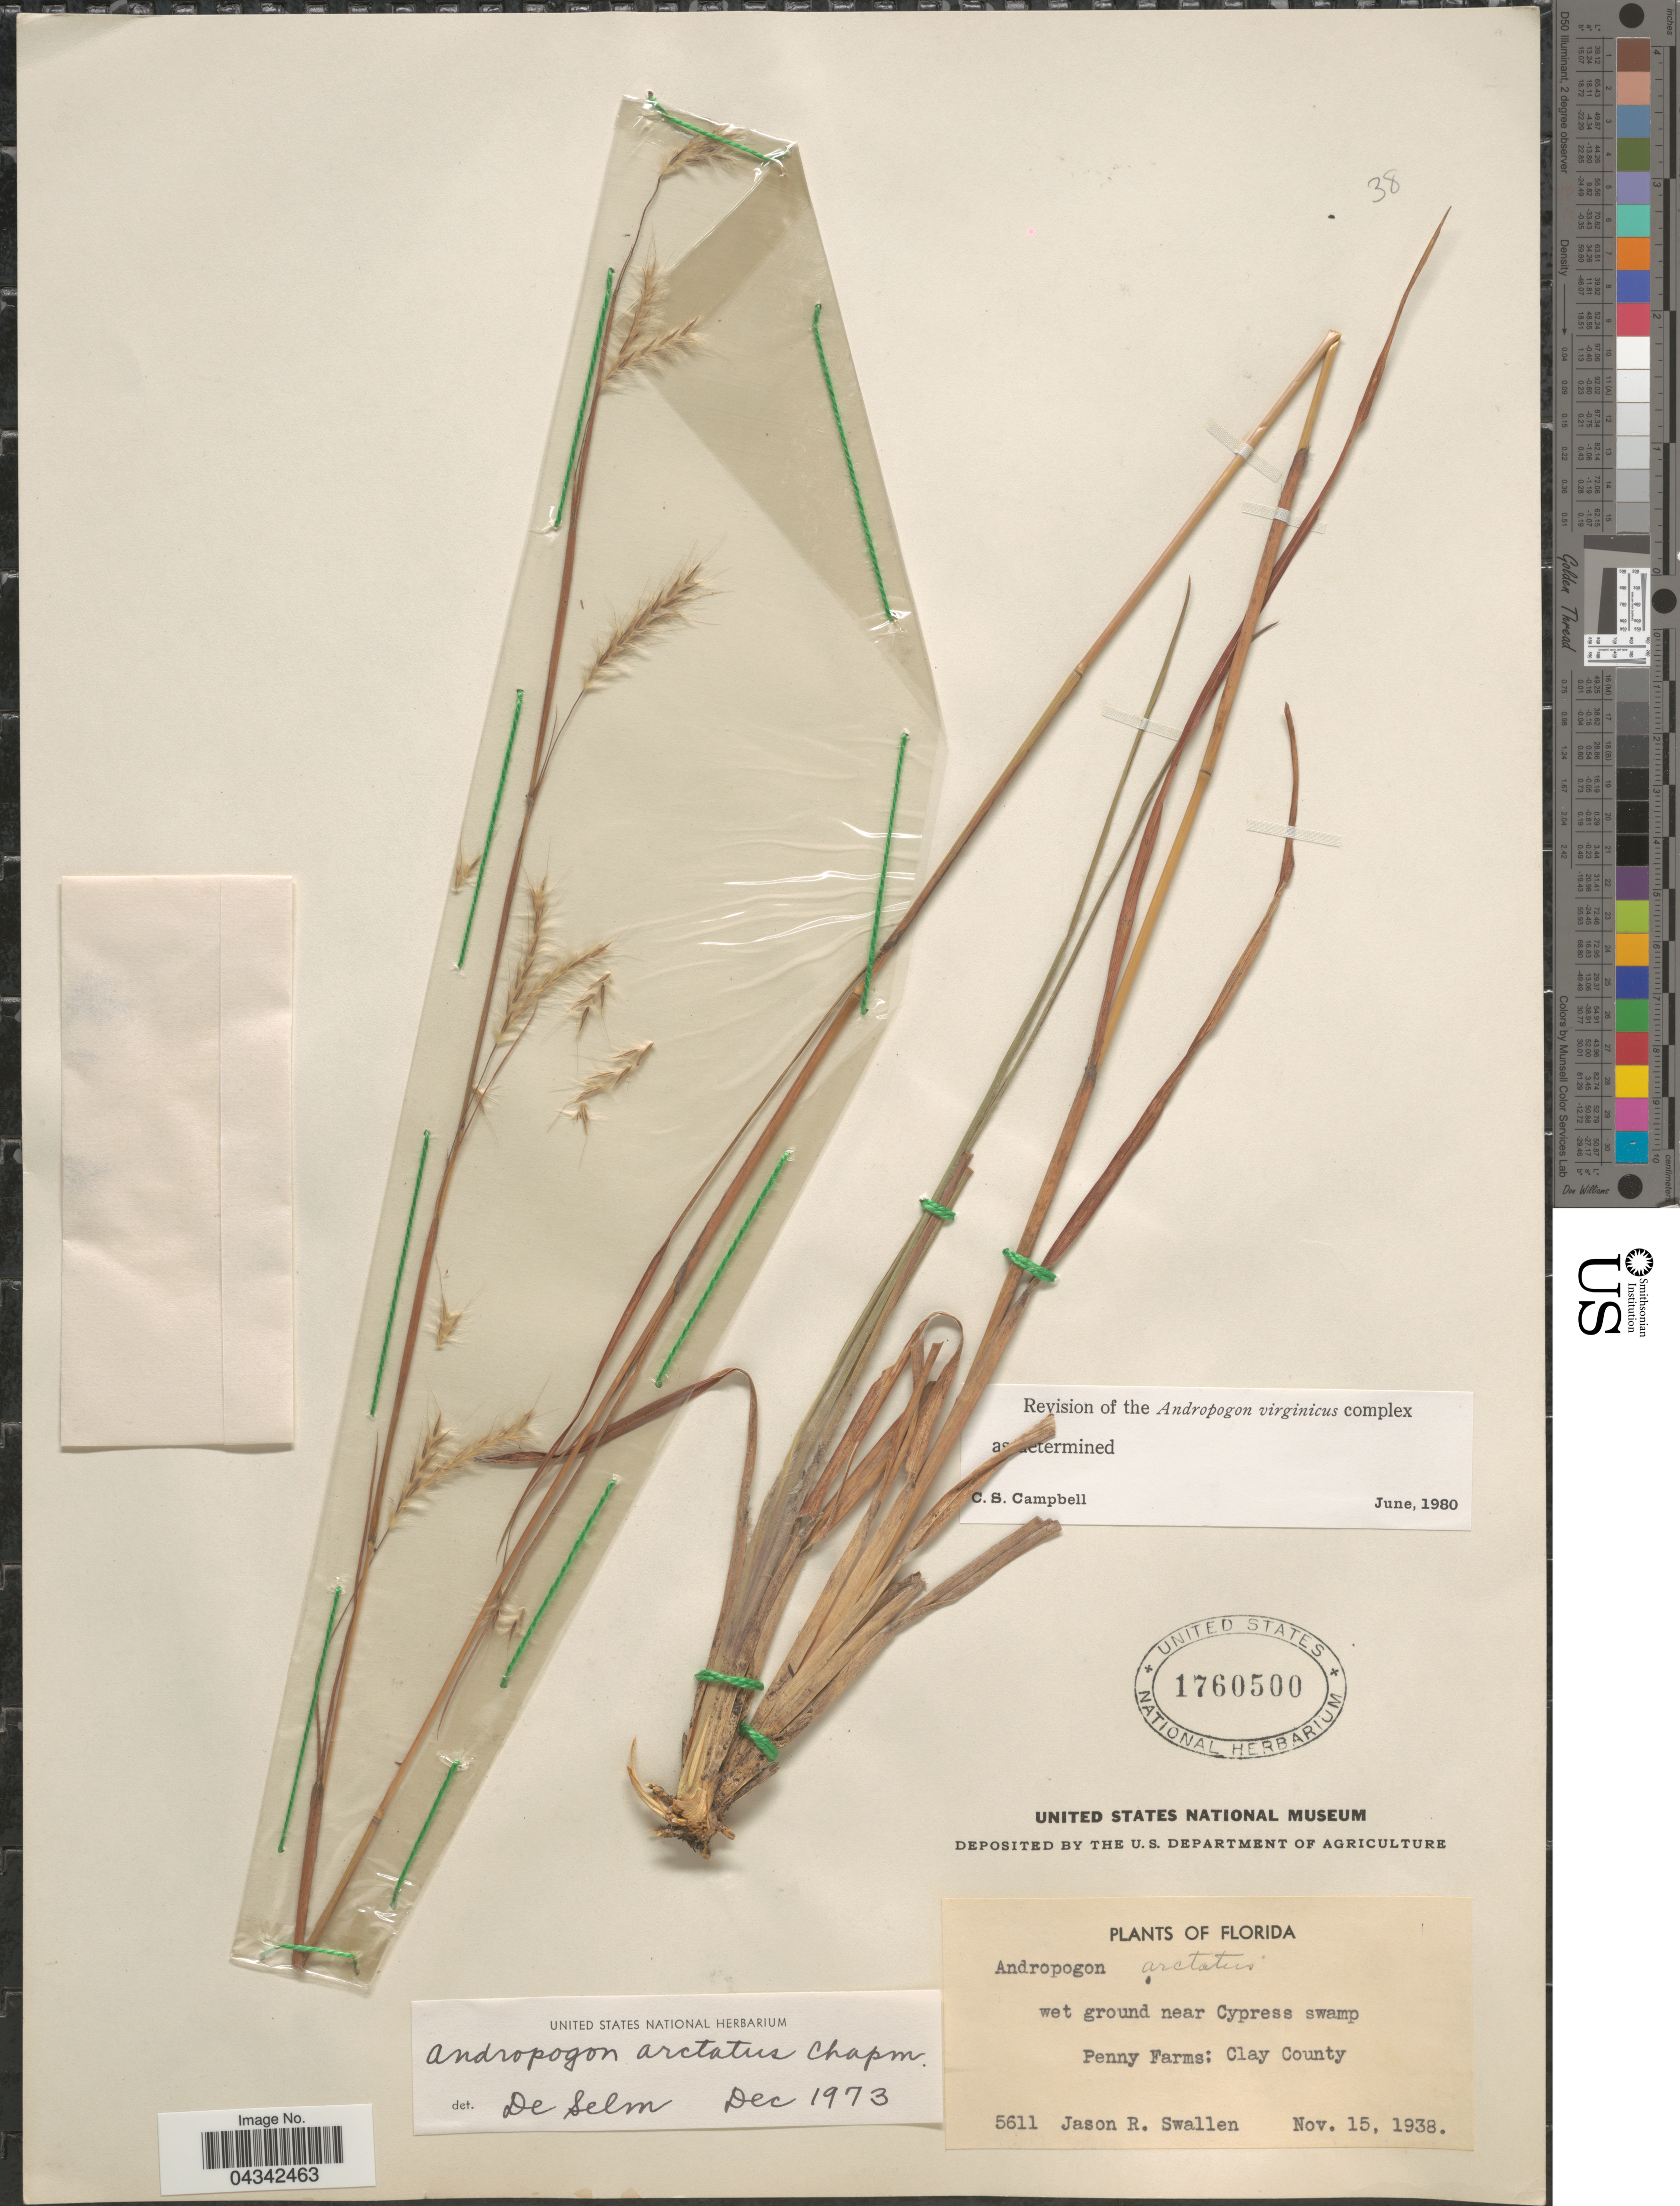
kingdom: Plantae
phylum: Tracheophyta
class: Liliopsida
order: Poales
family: Poaceae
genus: Andropogon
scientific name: Andropogon arctatus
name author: Chapm.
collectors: J. R. Swallen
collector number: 5611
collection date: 1938-11-15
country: United States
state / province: Florida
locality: Wet ground near Cypress swamp. Penny Farms; Clay County.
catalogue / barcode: US 1760500